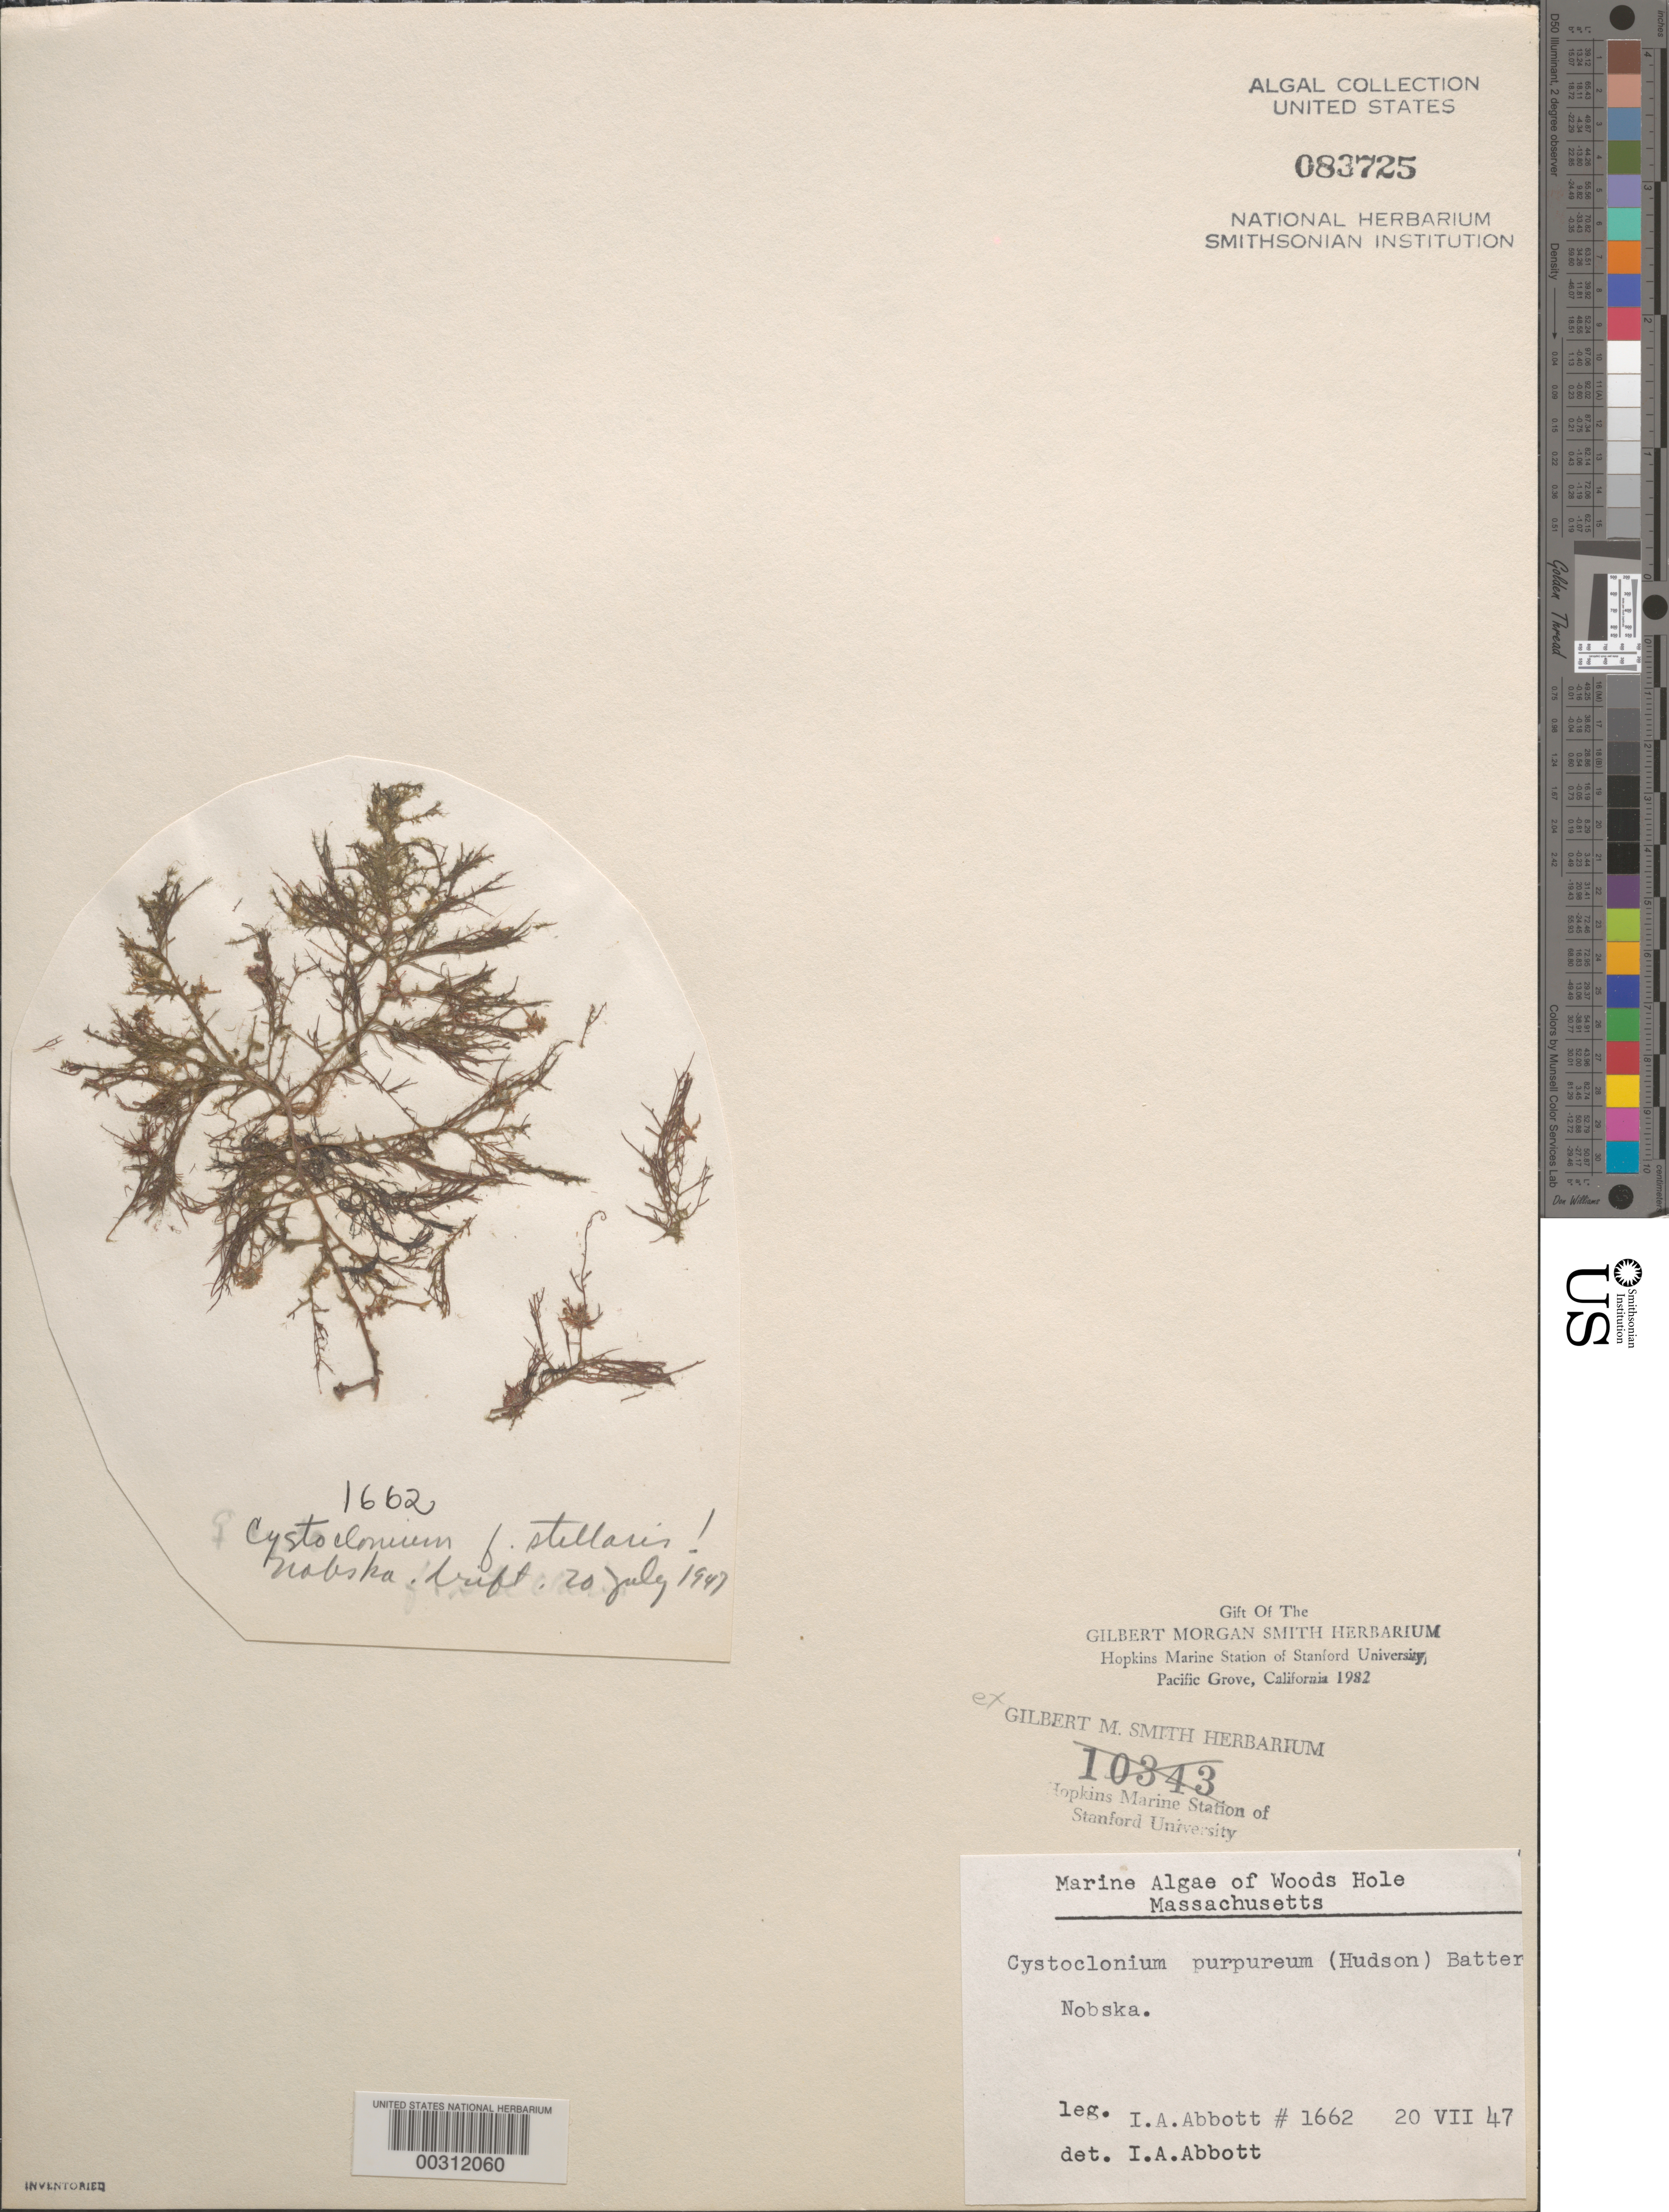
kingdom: Plantae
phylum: Rhodophyta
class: Florideophyceae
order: Gigartinales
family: Cystocloniaceae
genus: Cystoclonium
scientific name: Cystoclonium purpureum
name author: (Huds.) Batters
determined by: Abbott, Isabella A.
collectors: I. A. Abbott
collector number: IAA 1662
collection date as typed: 20 Jul 1947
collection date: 1947-07-20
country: United States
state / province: Massachusetts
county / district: Barnstable County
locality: Woods Hole, Nobska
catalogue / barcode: US 83725